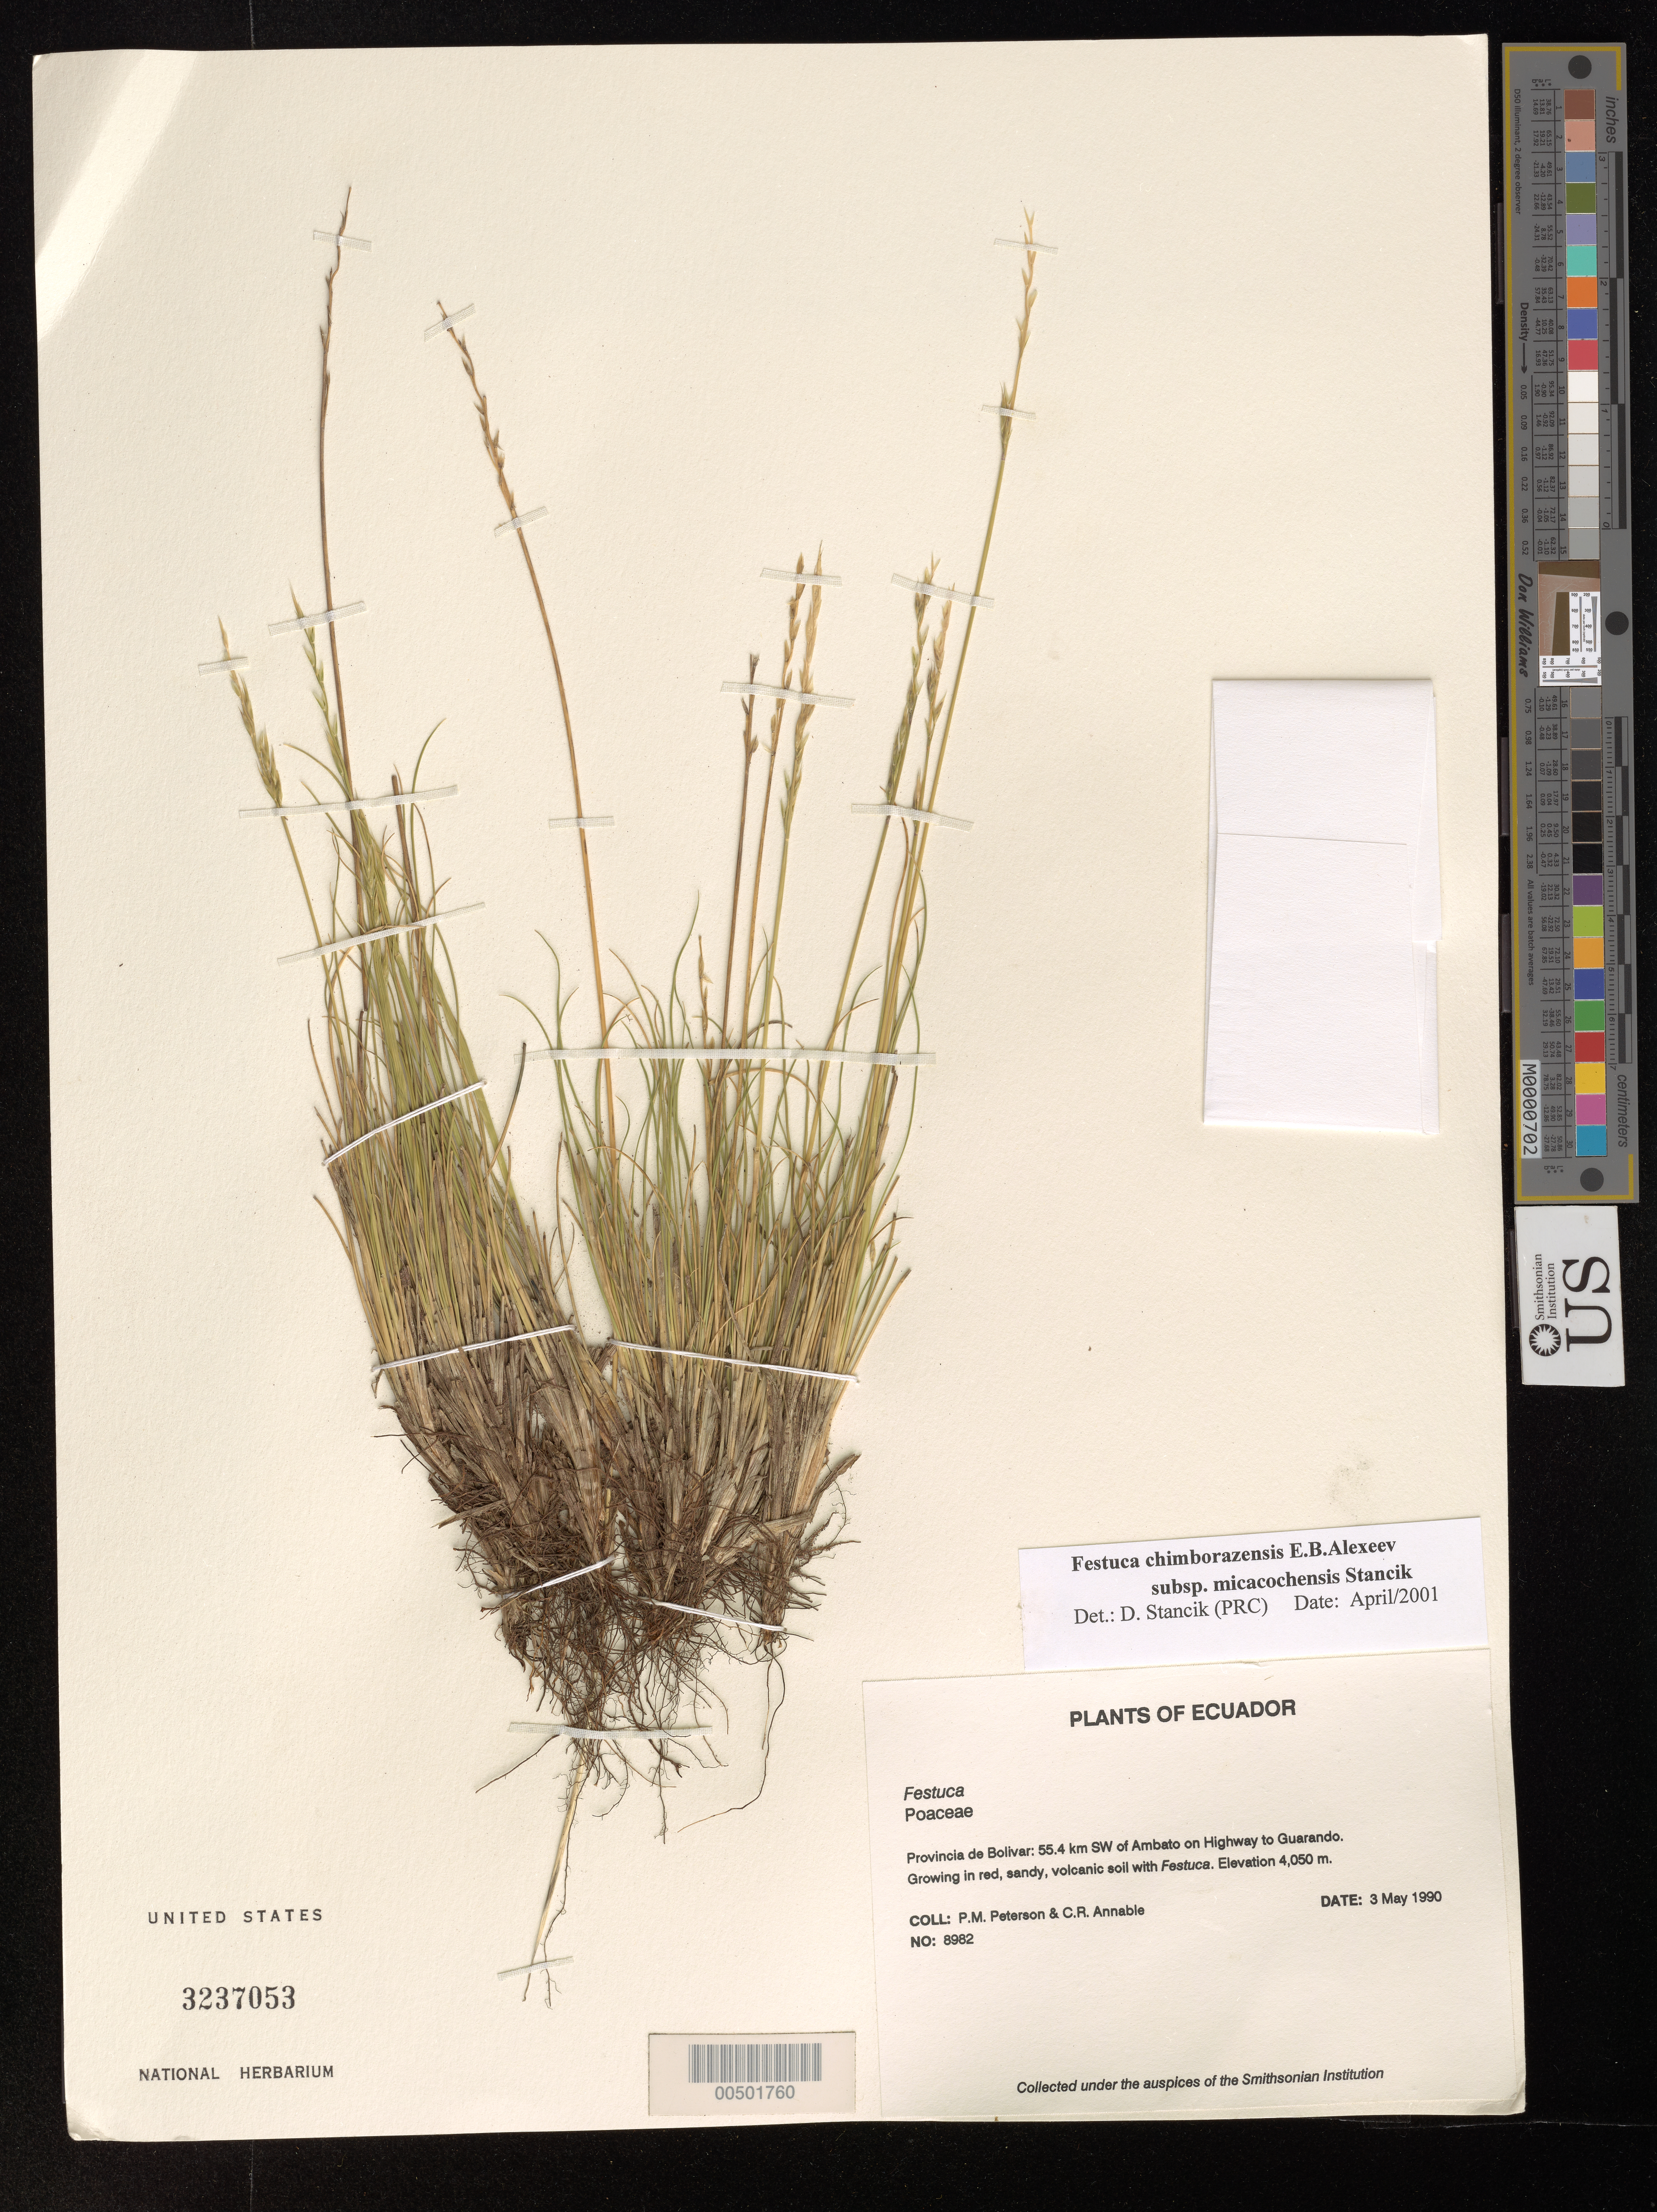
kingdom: Plantae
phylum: Tracheophyta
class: Liliopsida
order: Poales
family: Poaceae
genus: Festuca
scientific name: Festuca chimborazensis subsp. micacochensis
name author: Stancik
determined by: Stancik, D.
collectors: P. M. Peterson & C. R. Annable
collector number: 08982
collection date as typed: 03 May 1990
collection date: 1990-05-03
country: Ecuador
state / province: Bolívar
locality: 55.4 km SW of Ambato on Highway to Guaranda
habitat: Growing in red, sandy, volcanic soil with Festuca.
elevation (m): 4050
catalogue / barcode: US 3237053